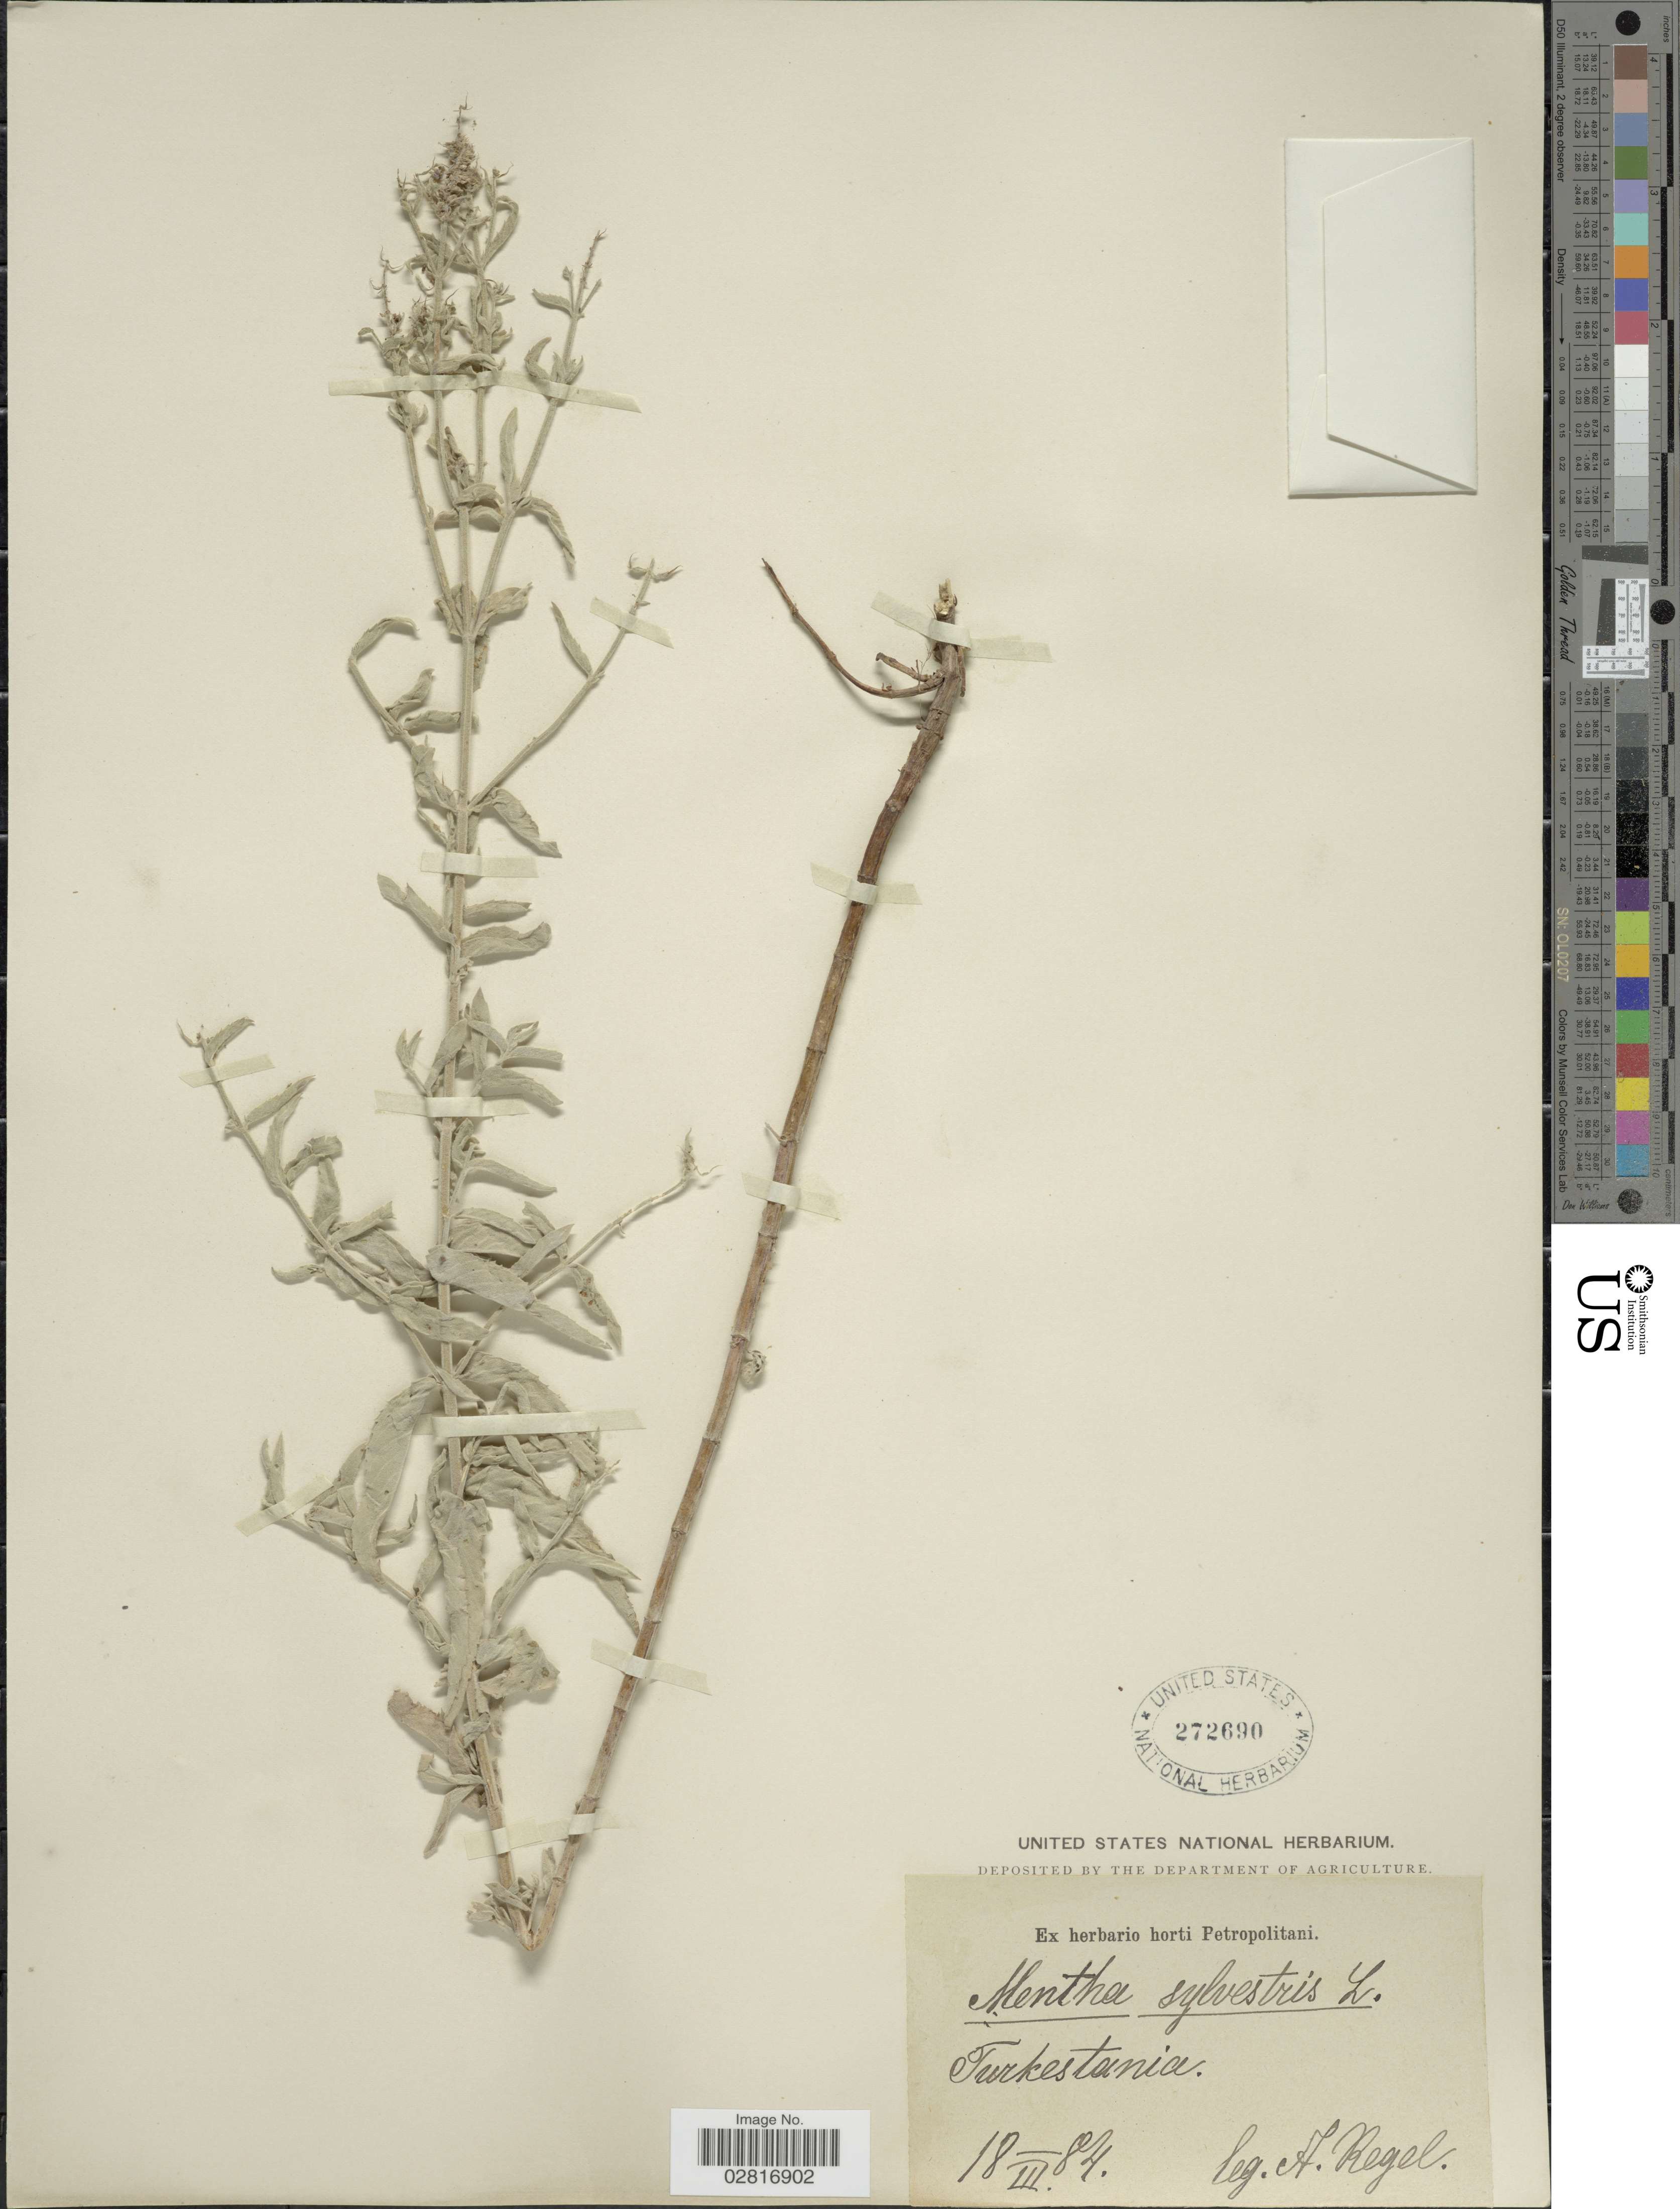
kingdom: Plantae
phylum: Tracheophyta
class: Magnoliopsida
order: Lamiales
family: Lamiaceae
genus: Mentha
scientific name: Mentha sylvestris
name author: L.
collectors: A. Regel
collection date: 1884-03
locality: Turkestania.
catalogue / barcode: US 272690